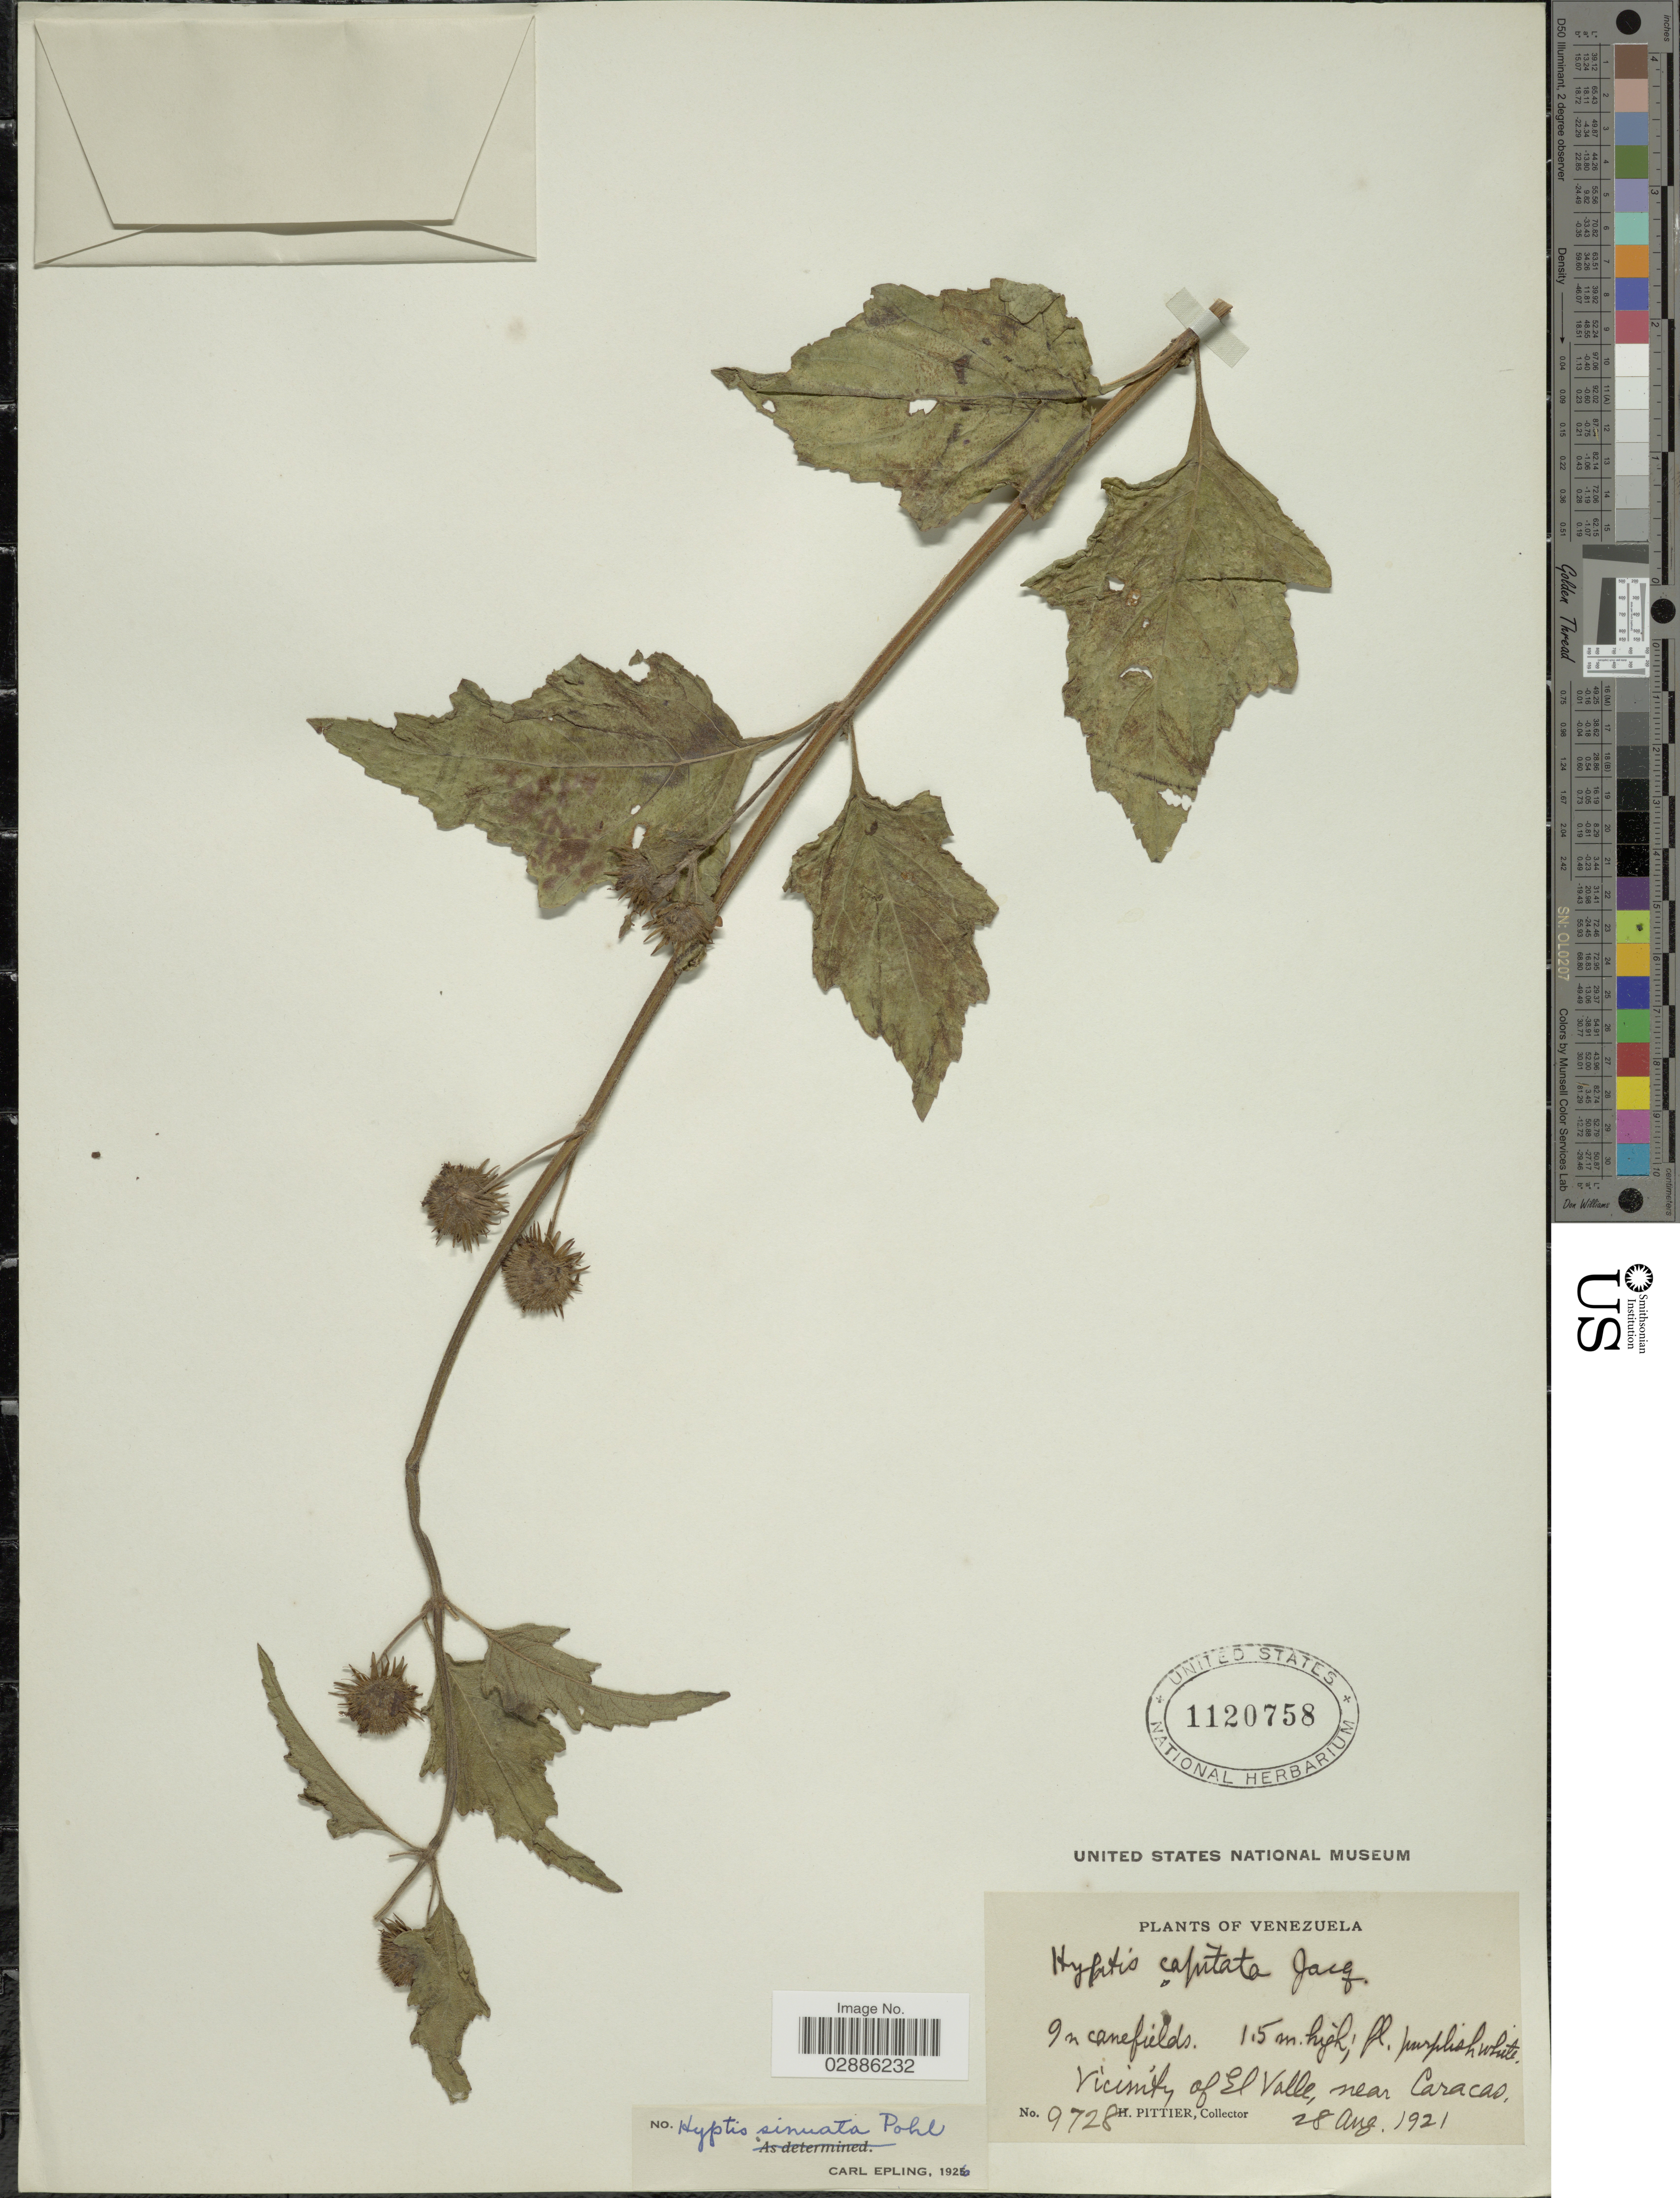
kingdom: Plantae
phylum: Tracheophyta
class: Magnoliopsida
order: Lamiales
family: Lamiaceae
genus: Hyptis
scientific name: Hyptis sinuata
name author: Pohl ex Benth.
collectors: H. F. Pittier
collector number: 9728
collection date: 1921-08-28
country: Venezuela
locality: Vicinity of El Valle, near Caracas.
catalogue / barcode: US 1120758